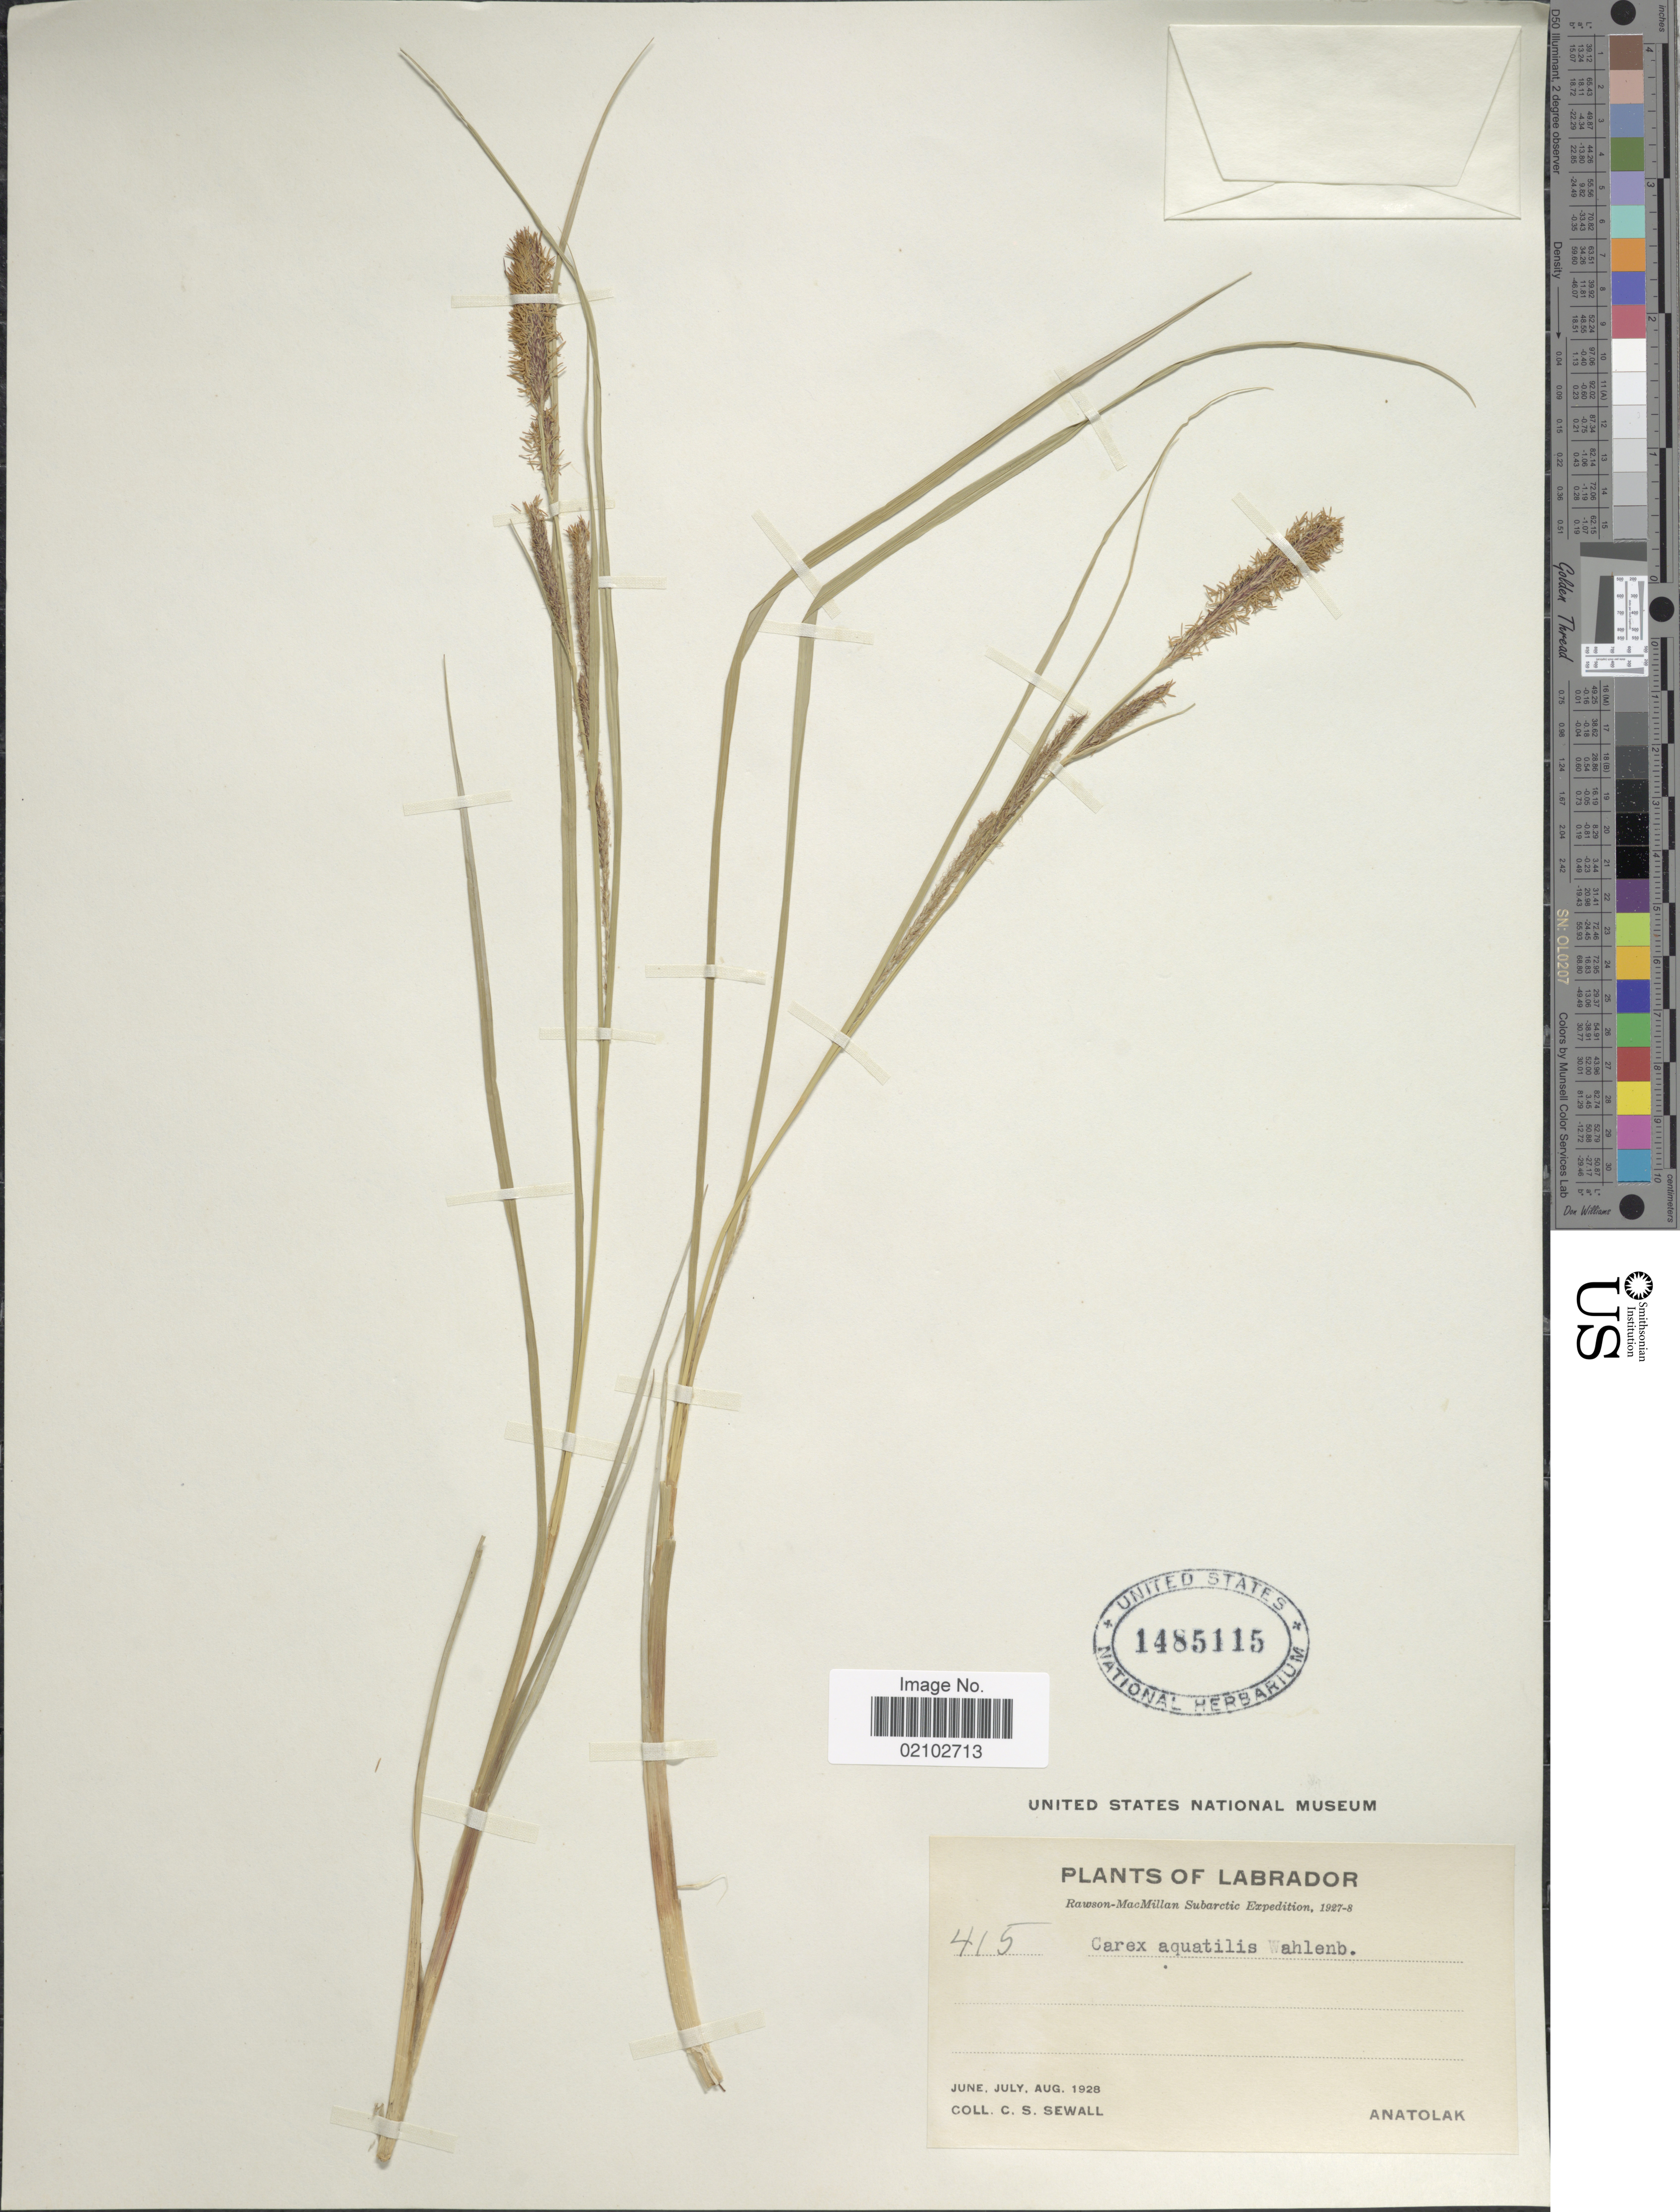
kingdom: Plantae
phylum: Tracheophyta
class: Liliopsida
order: Poales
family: Cyperaceae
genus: Carex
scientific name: Carex aquatilis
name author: Wahlenb.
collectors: C. Sewall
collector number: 415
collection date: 1928-06/1928-08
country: Canada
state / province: Newfoundland and Labrador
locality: Labrador, Anatolak.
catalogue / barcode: US 1485115